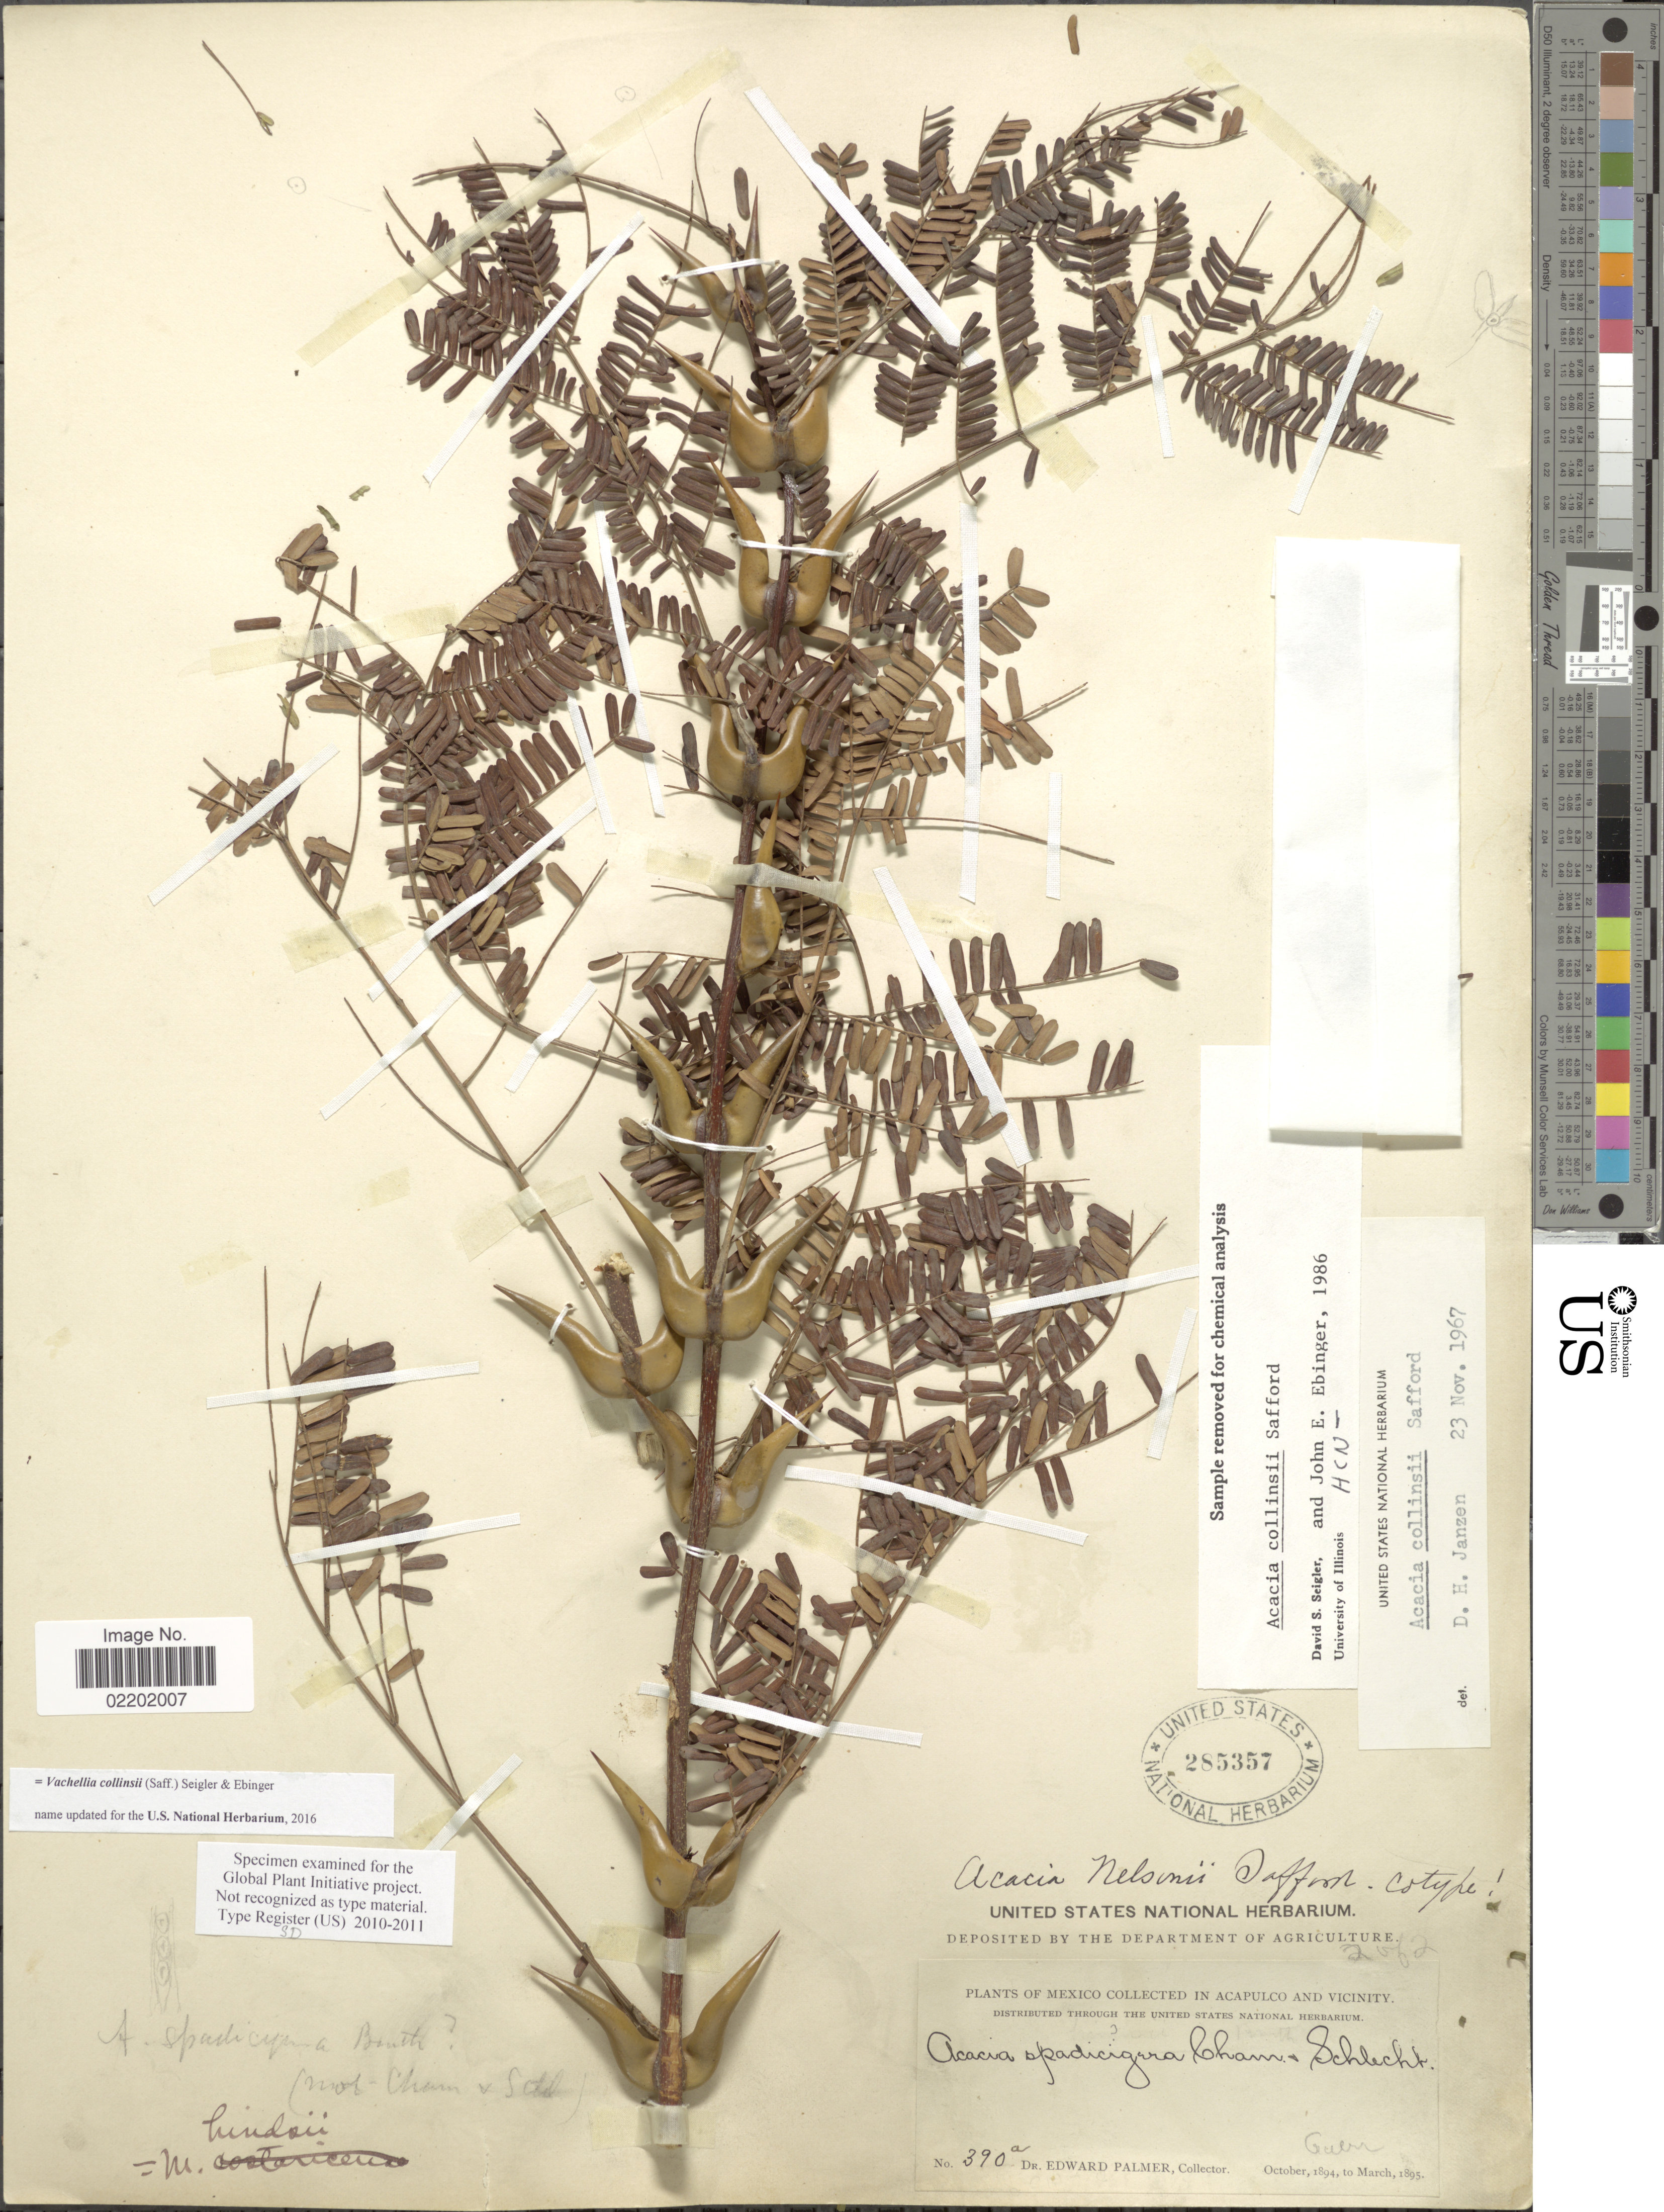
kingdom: Plantae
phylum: Tracheophyta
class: Magnoliopsida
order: Fabales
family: Fabaceae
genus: Vachellia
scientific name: Vachellia collinsii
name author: (Saff.) Seigler & Ebinger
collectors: E. Palmer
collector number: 390a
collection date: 1894-10/1895-03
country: Mexico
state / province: Guerrero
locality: Acapulco and Vicinity, Guerr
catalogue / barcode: US 285357